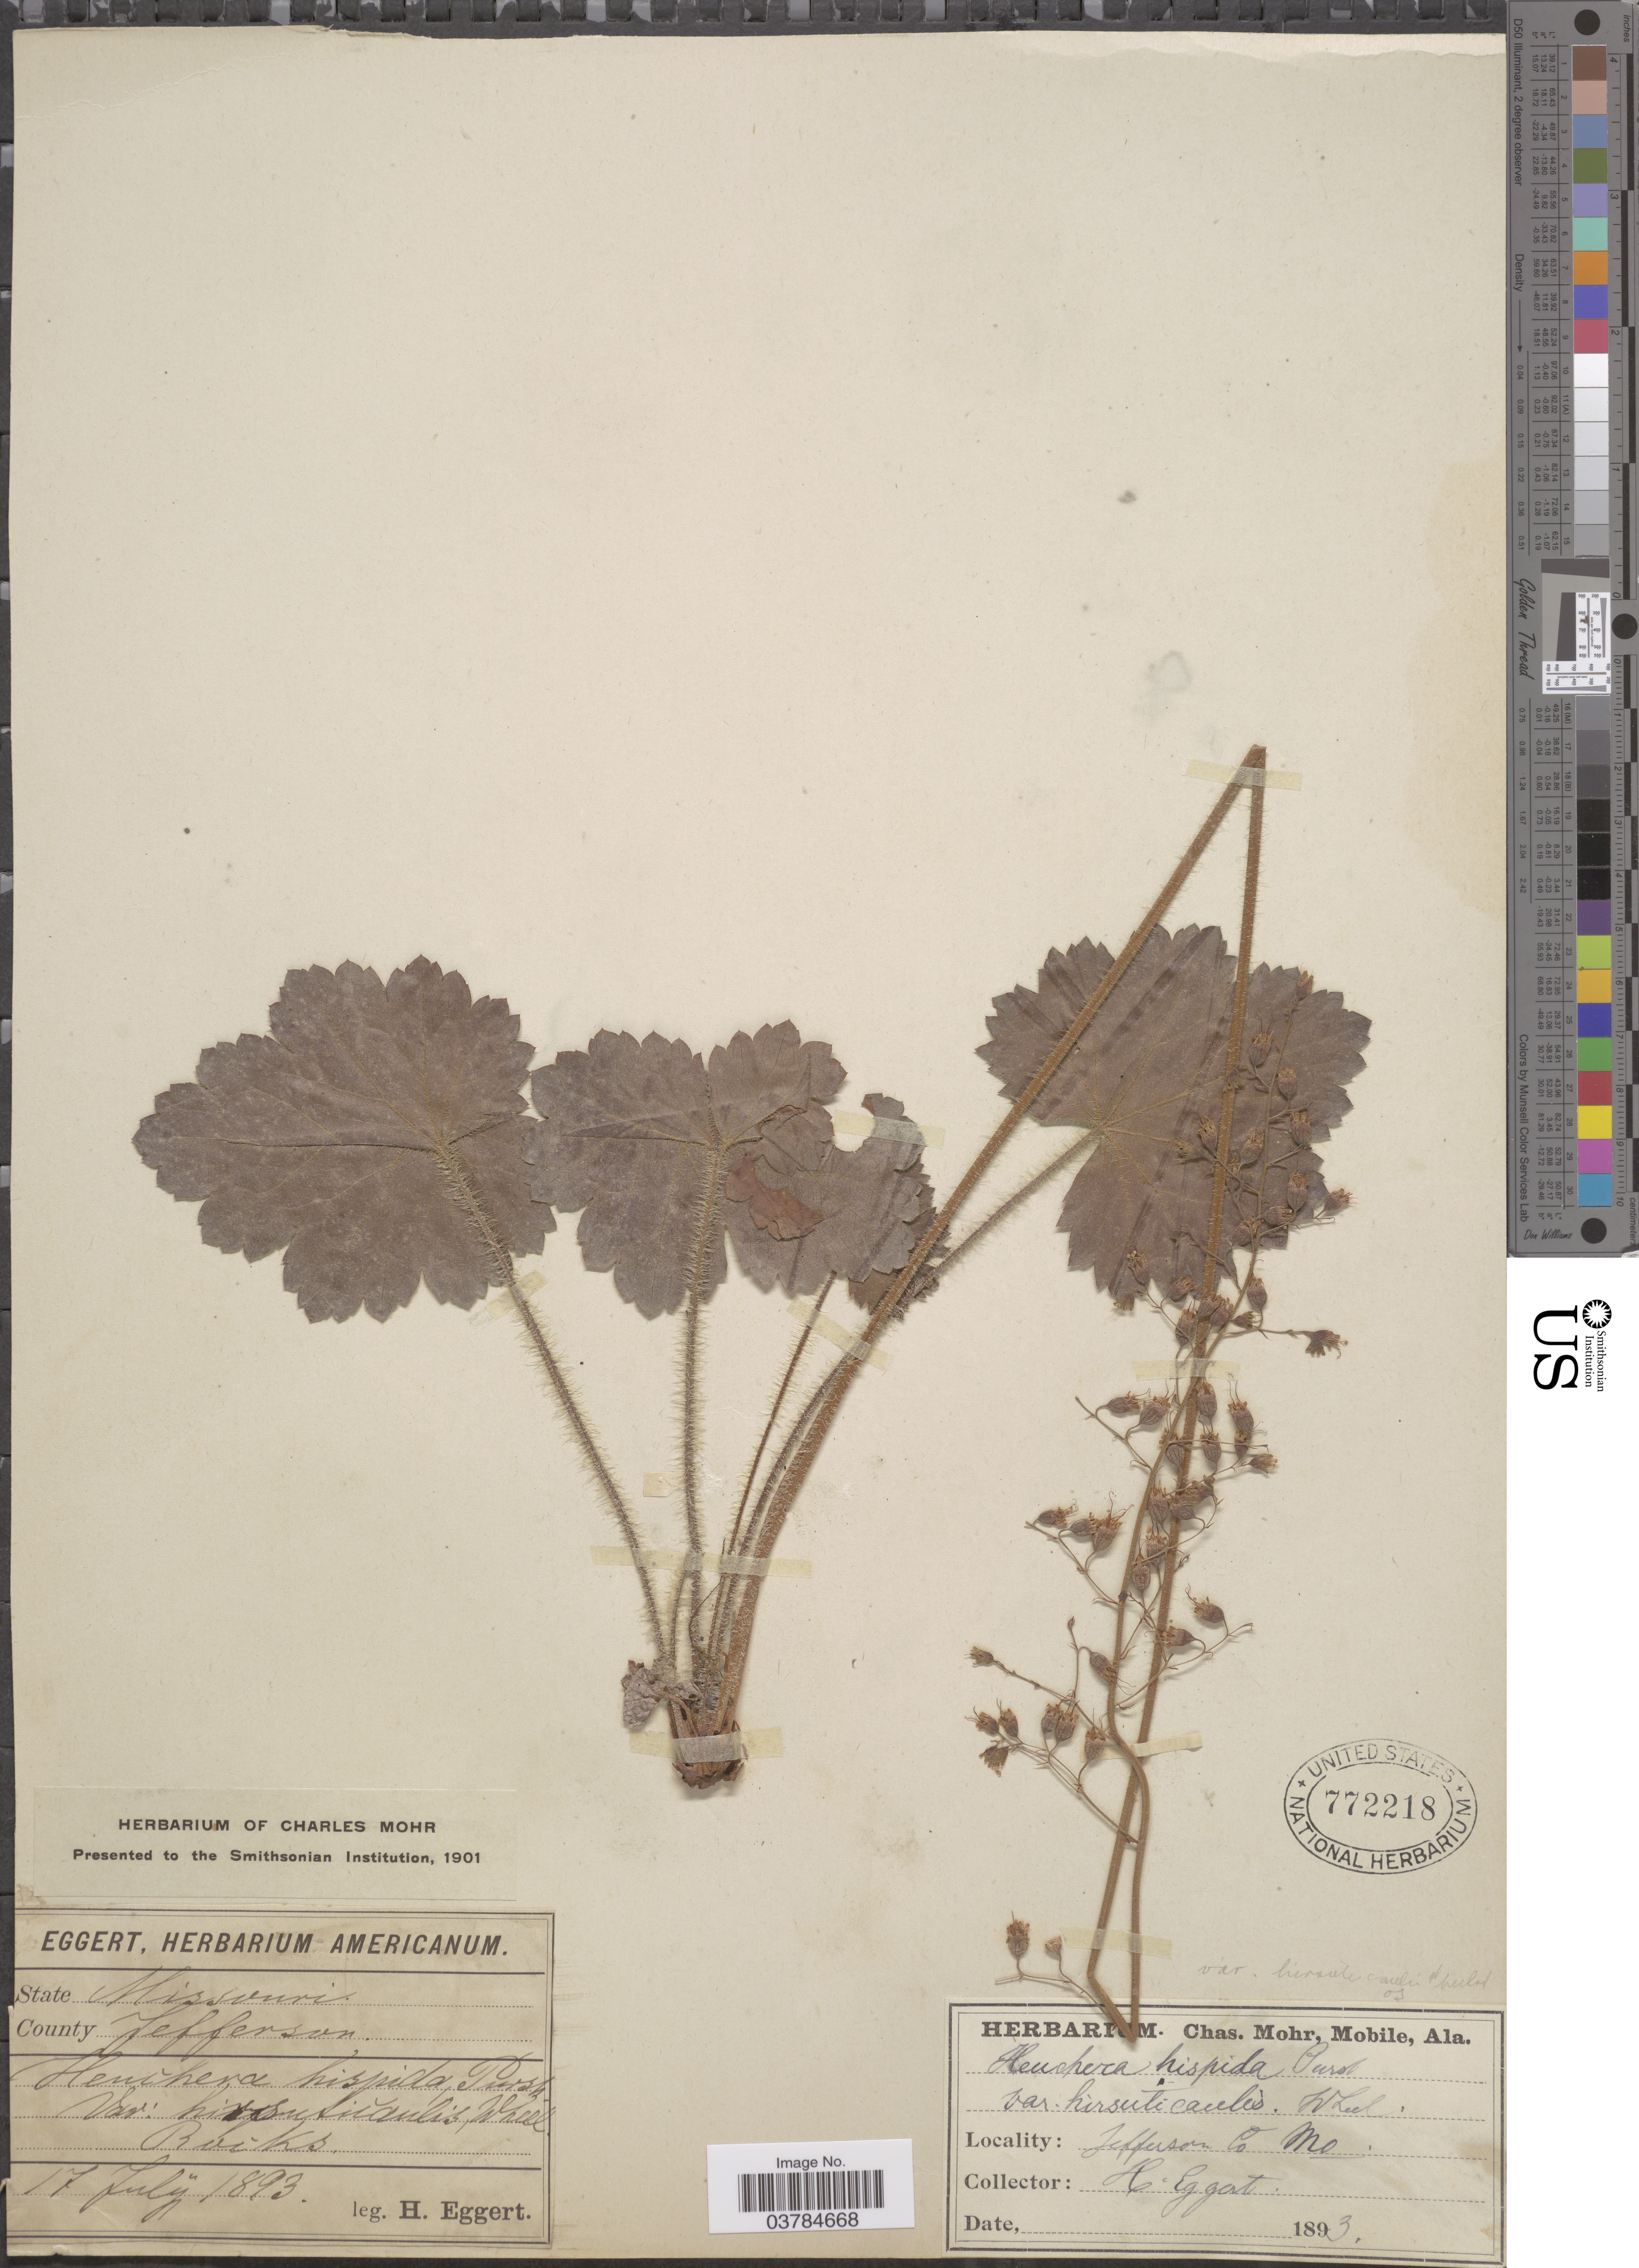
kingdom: Plantae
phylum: Tracheophyta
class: Magnoliopsida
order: Saxifragales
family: Saxifragaceae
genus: Heuchera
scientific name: Heuchera hispida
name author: Pursh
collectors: H. Eggert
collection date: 1893-07-17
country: United States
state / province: Missouri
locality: County Jefferson.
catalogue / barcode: US 772218